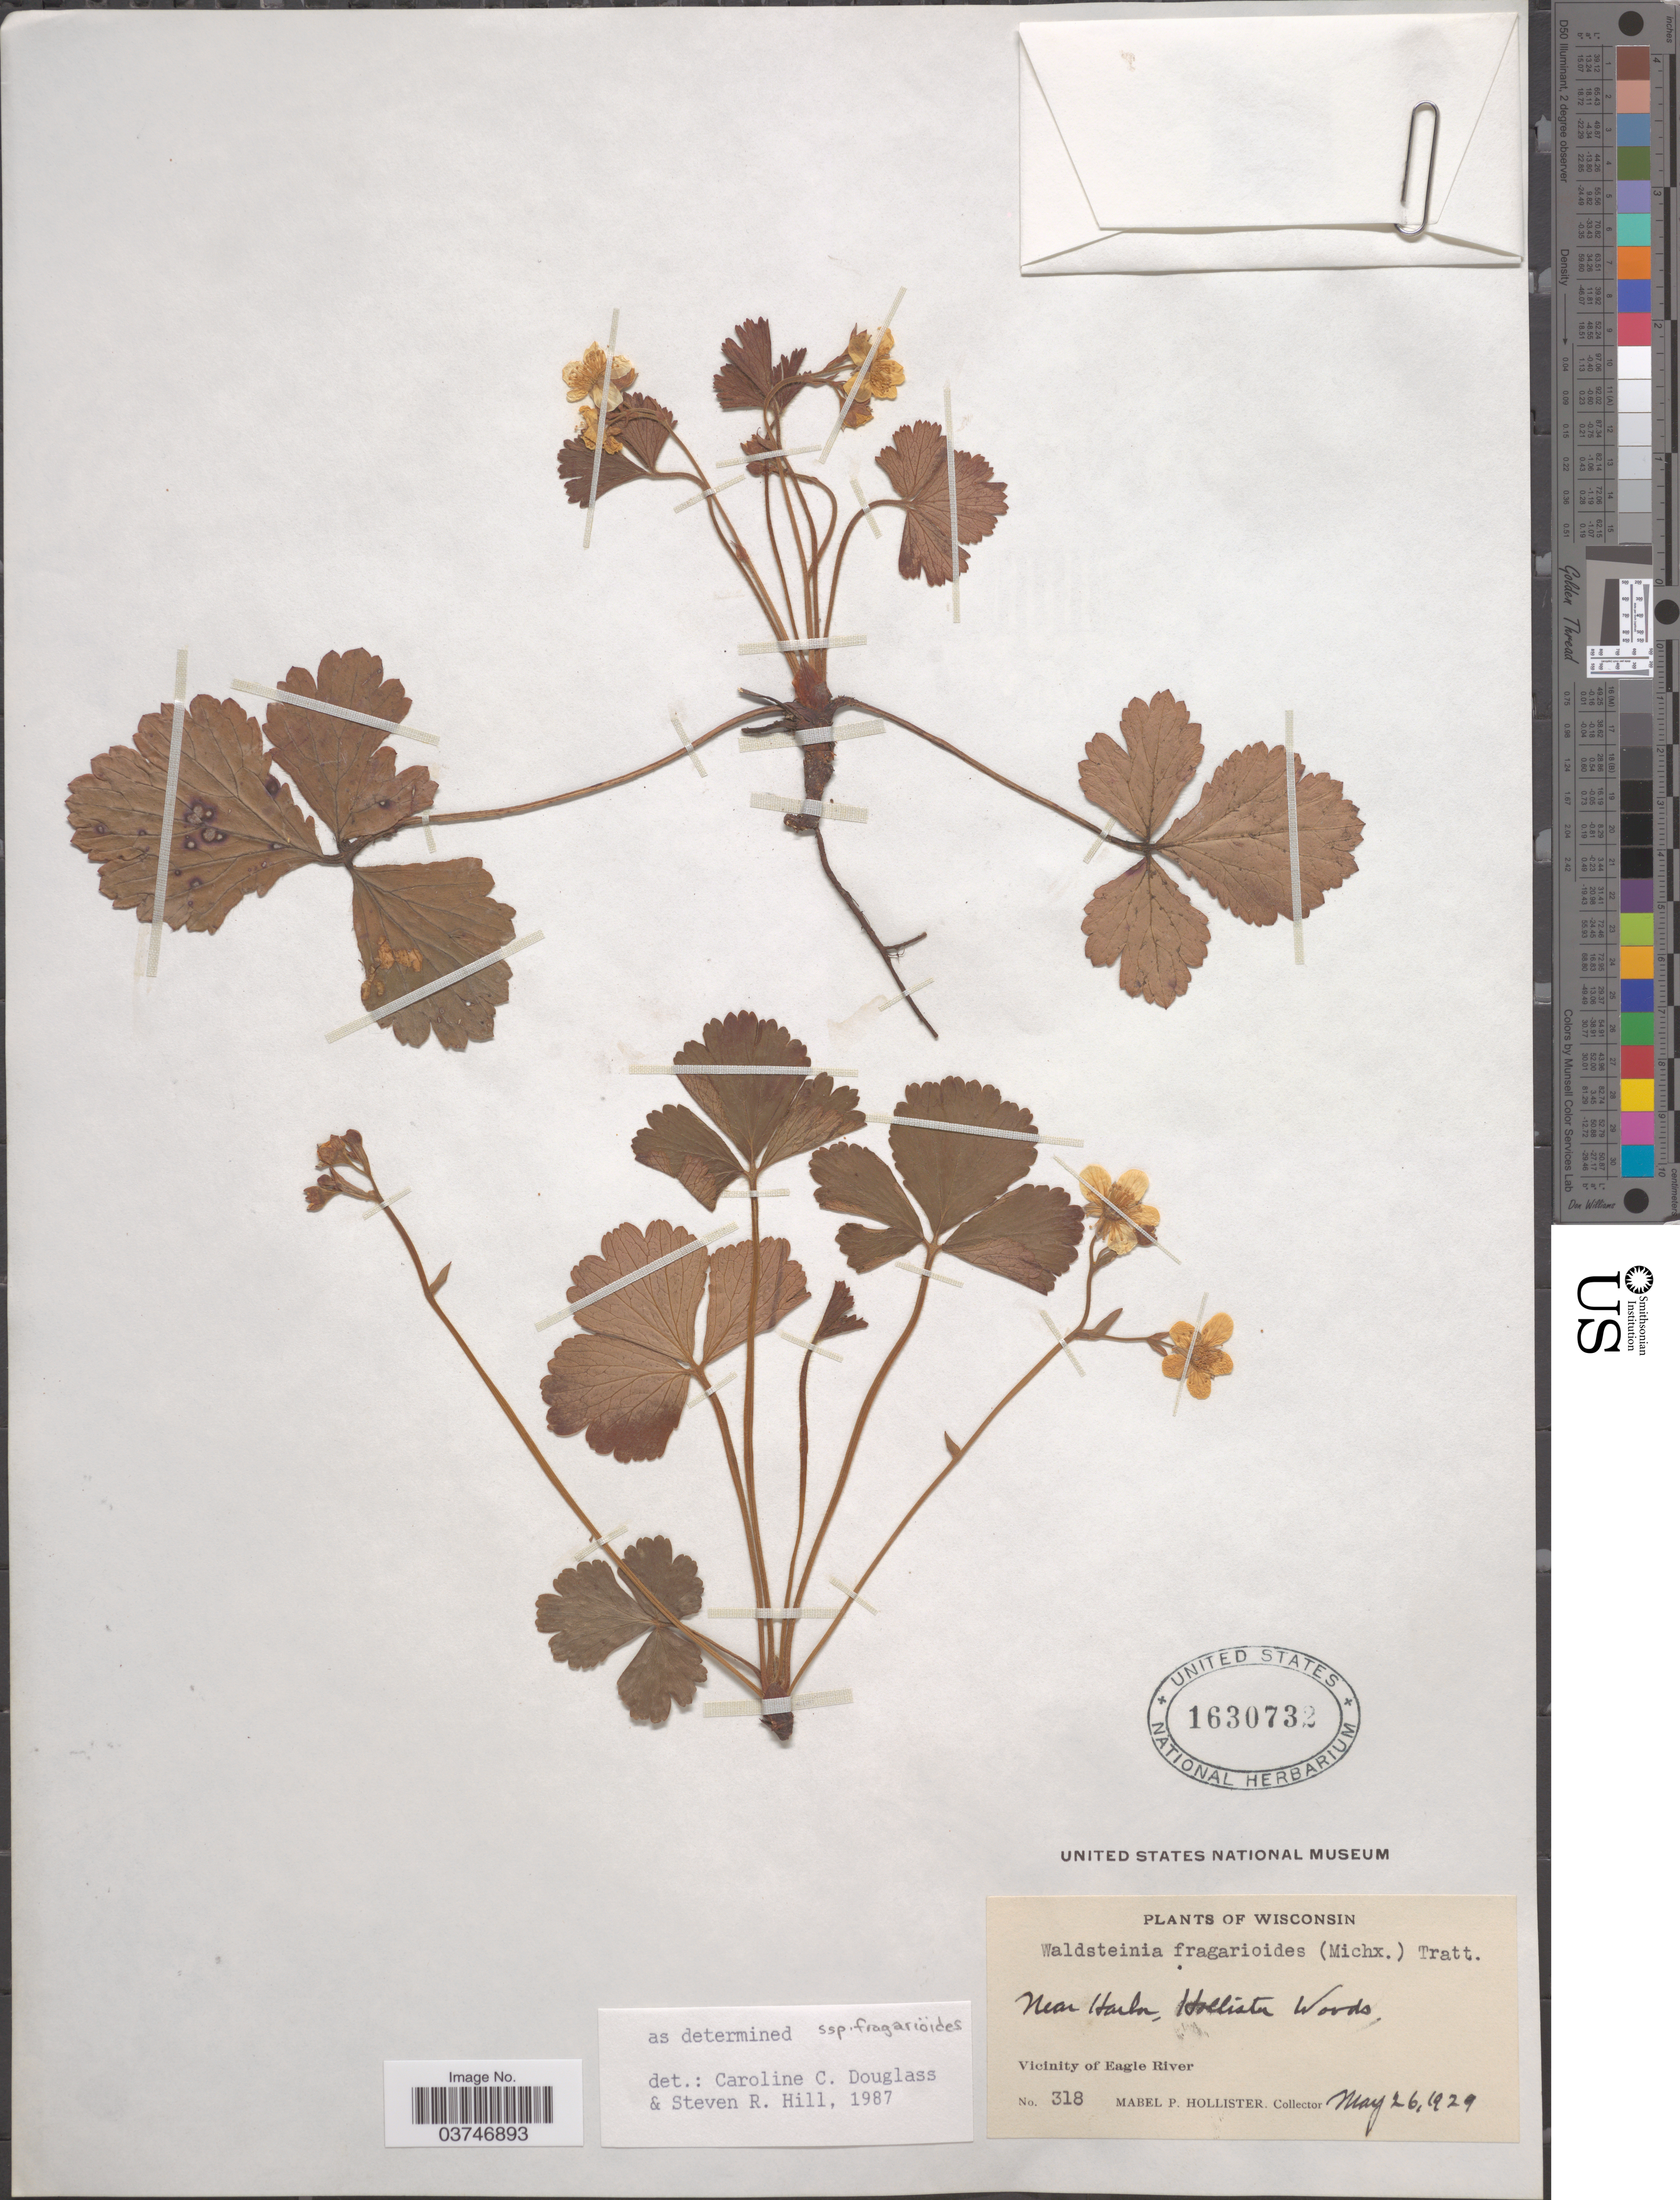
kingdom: Plantae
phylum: Tracheophyta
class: Magnoliopsida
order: Rosales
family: Rosaceae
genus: Waldsteinia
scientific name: Waldsteinia fragarioides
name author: (Michx.) Tratt.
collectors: M. Hollister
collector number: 318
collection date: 1929-05-26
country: United States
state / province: Wisconsin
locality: Near Harbor, Hollister Woods. Vicinity of Eagle River.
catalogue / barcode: US 1630732